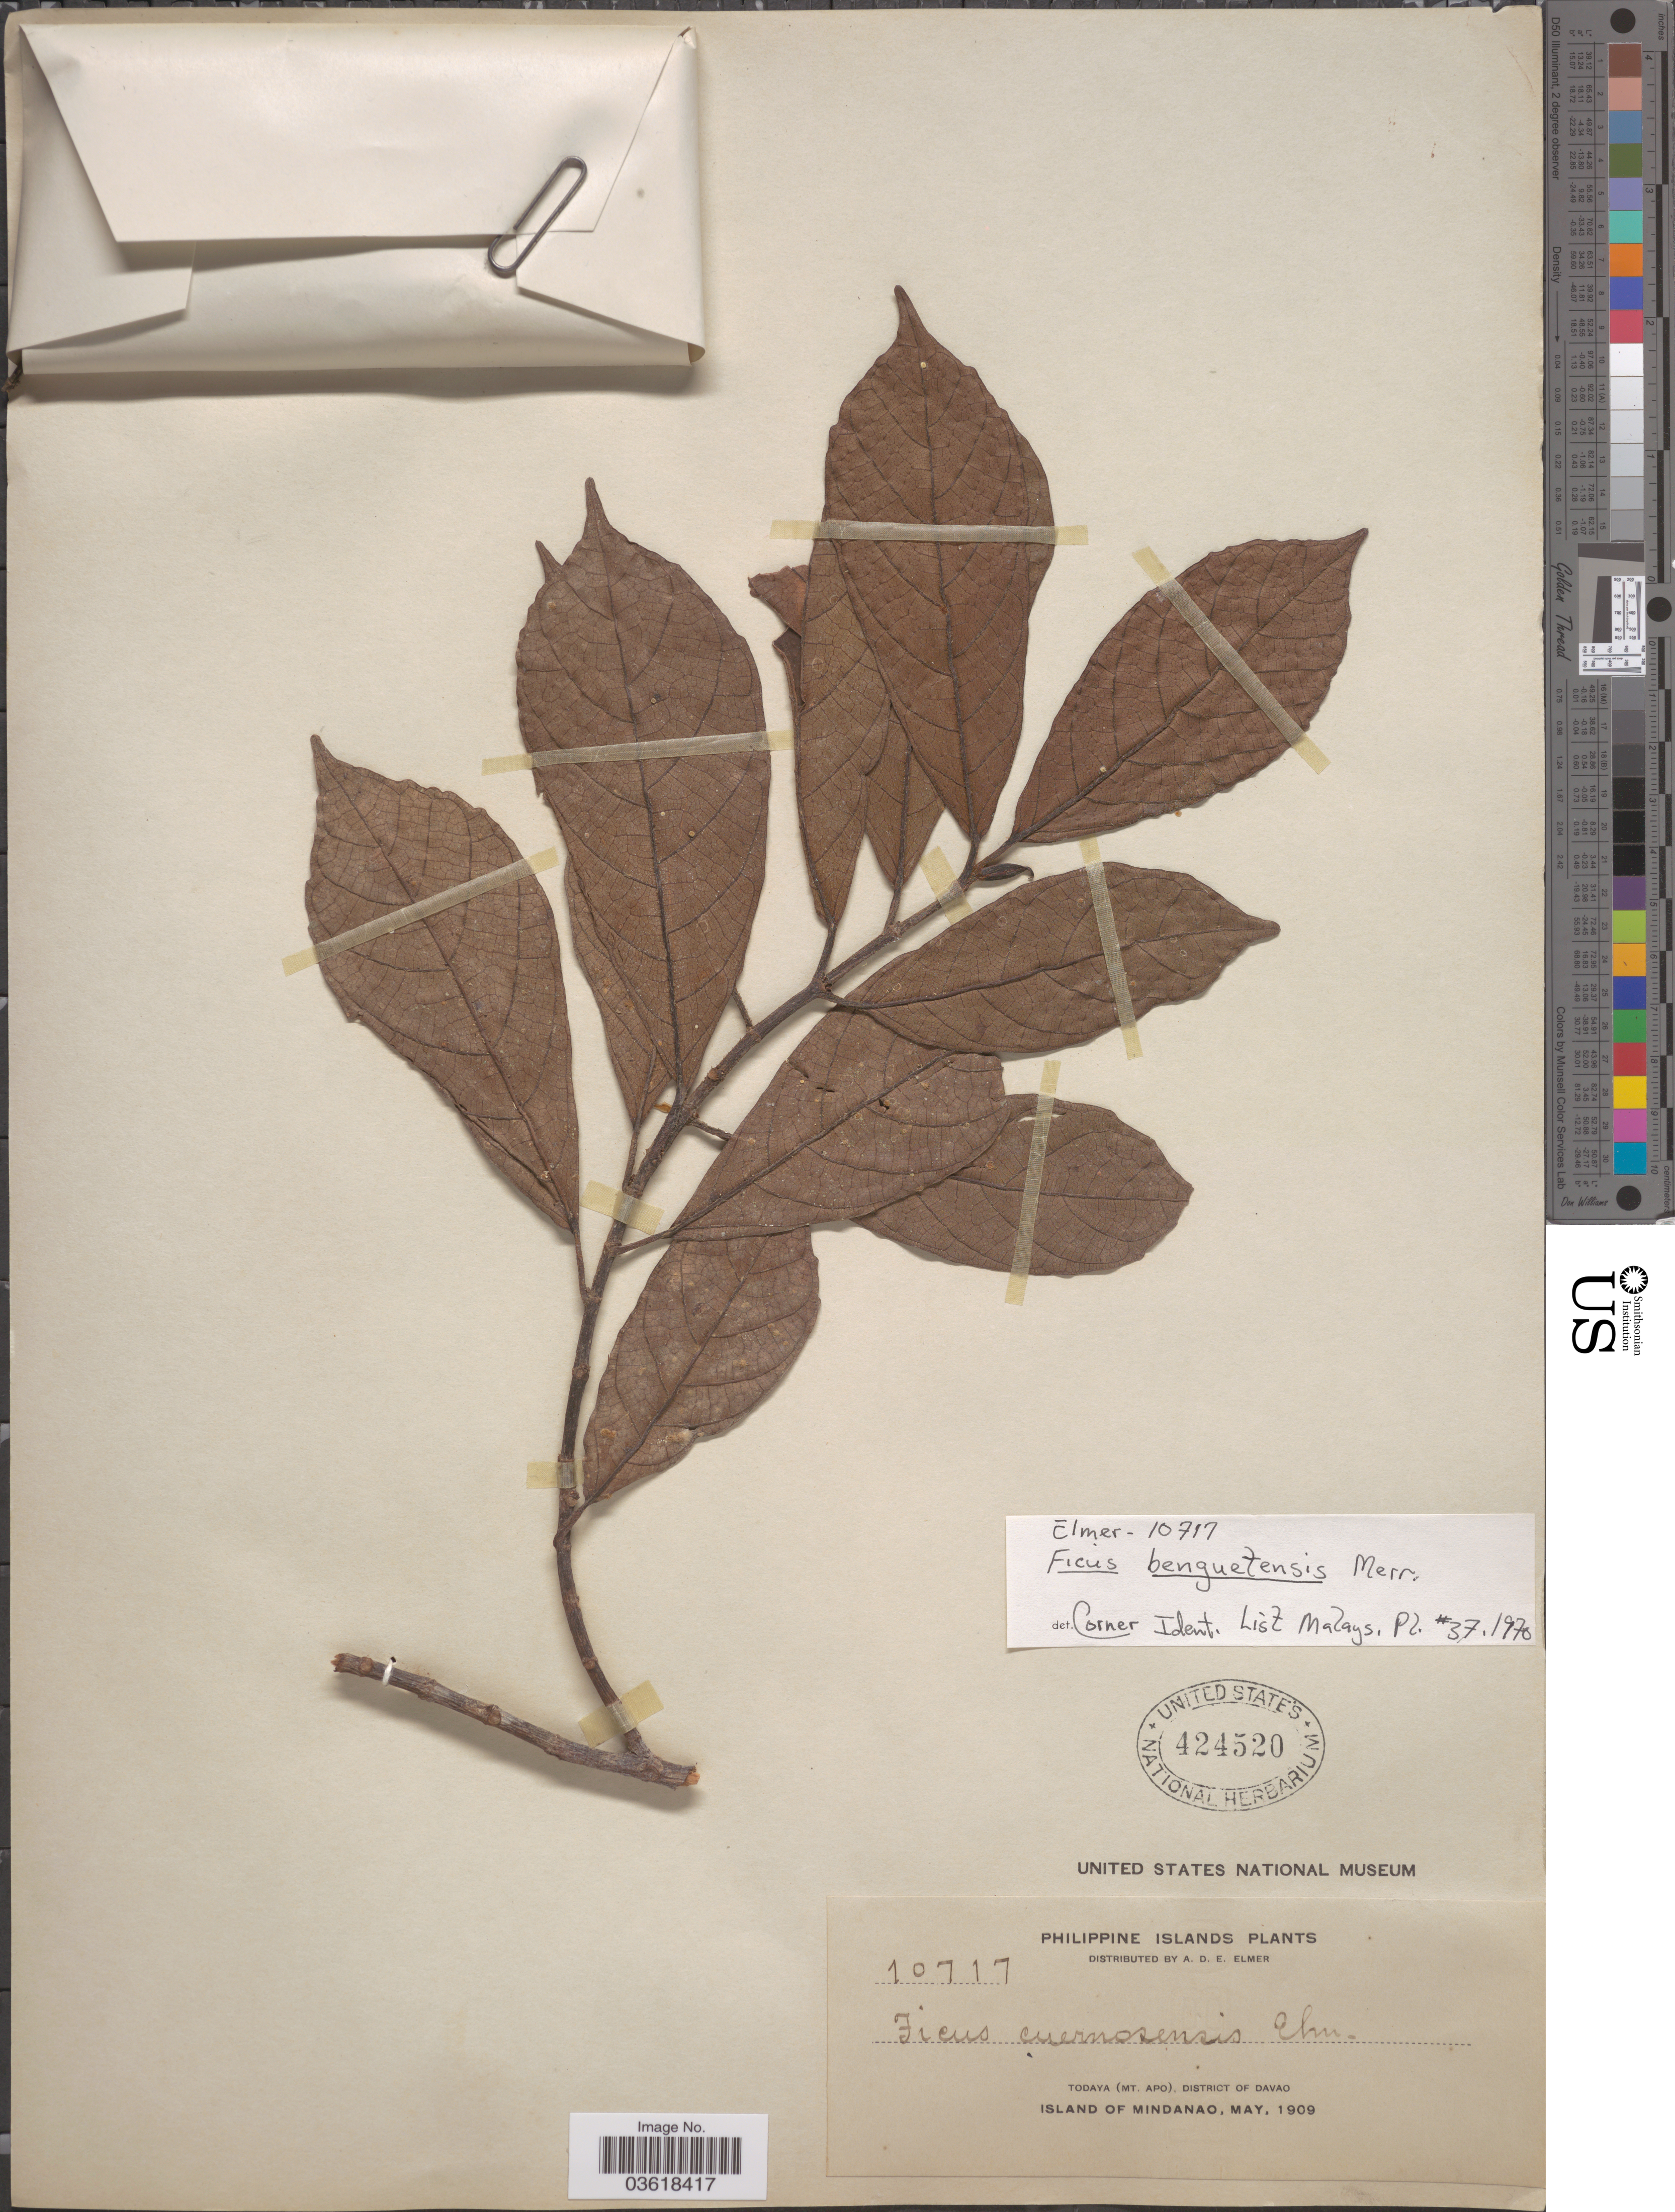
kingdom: Plantae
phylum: Tracheophyta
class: Magnoliopsida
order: Rosales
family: Moraceae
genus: Ficus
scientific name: Ficus benguetensis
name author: Merr.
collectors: A. D. E. Elmer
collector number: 10717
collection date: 1909-05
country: Philippines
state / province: Davao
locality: Philippine Islands. Todaya (Mt. Apo), District of Davao. Island of Mindanao.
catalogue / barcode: US 424520